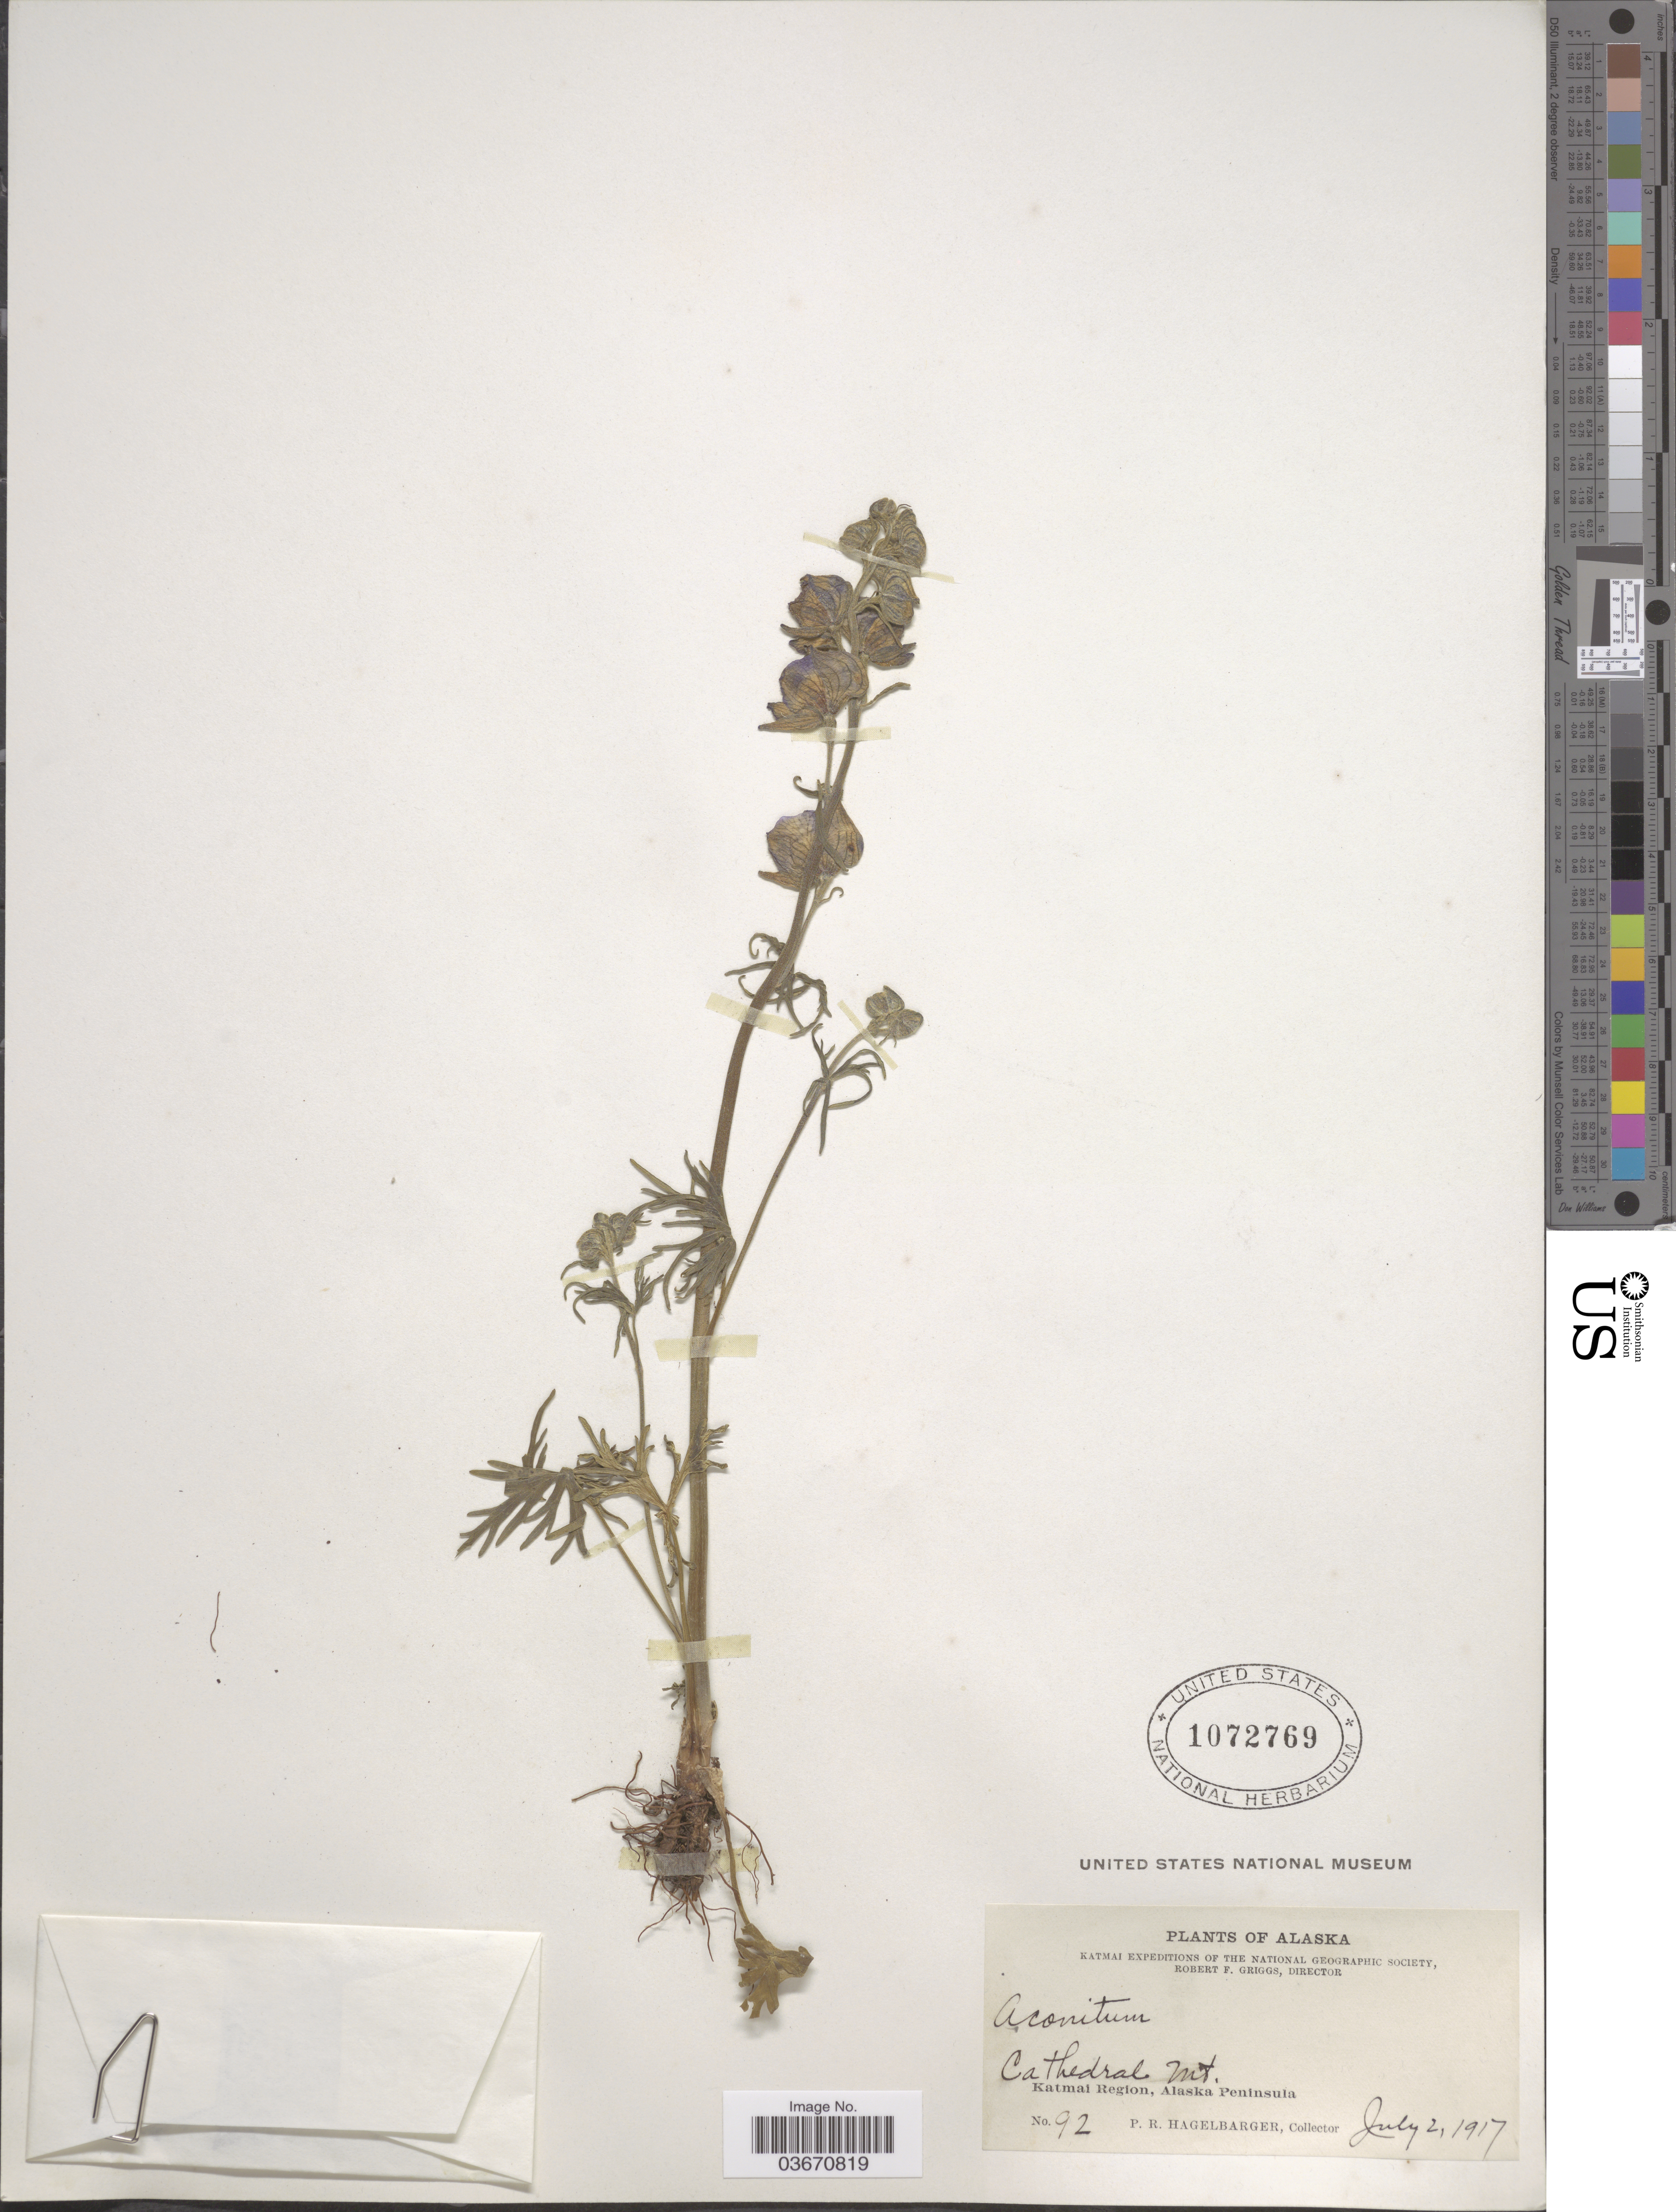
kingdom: Plantae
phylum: Tracheophyta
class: Magnoliopsida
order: Ranunculales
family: Ranunculaceae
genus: Aconitum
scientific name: Aconitum delphinifolium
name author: DC.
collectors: P. Hagelbarger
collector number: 92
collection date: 1917-07-02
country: United States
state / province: Alaska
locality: Cathedral Mt. Katmai Region, Alaska Peninsula.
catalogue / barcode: US 1072769